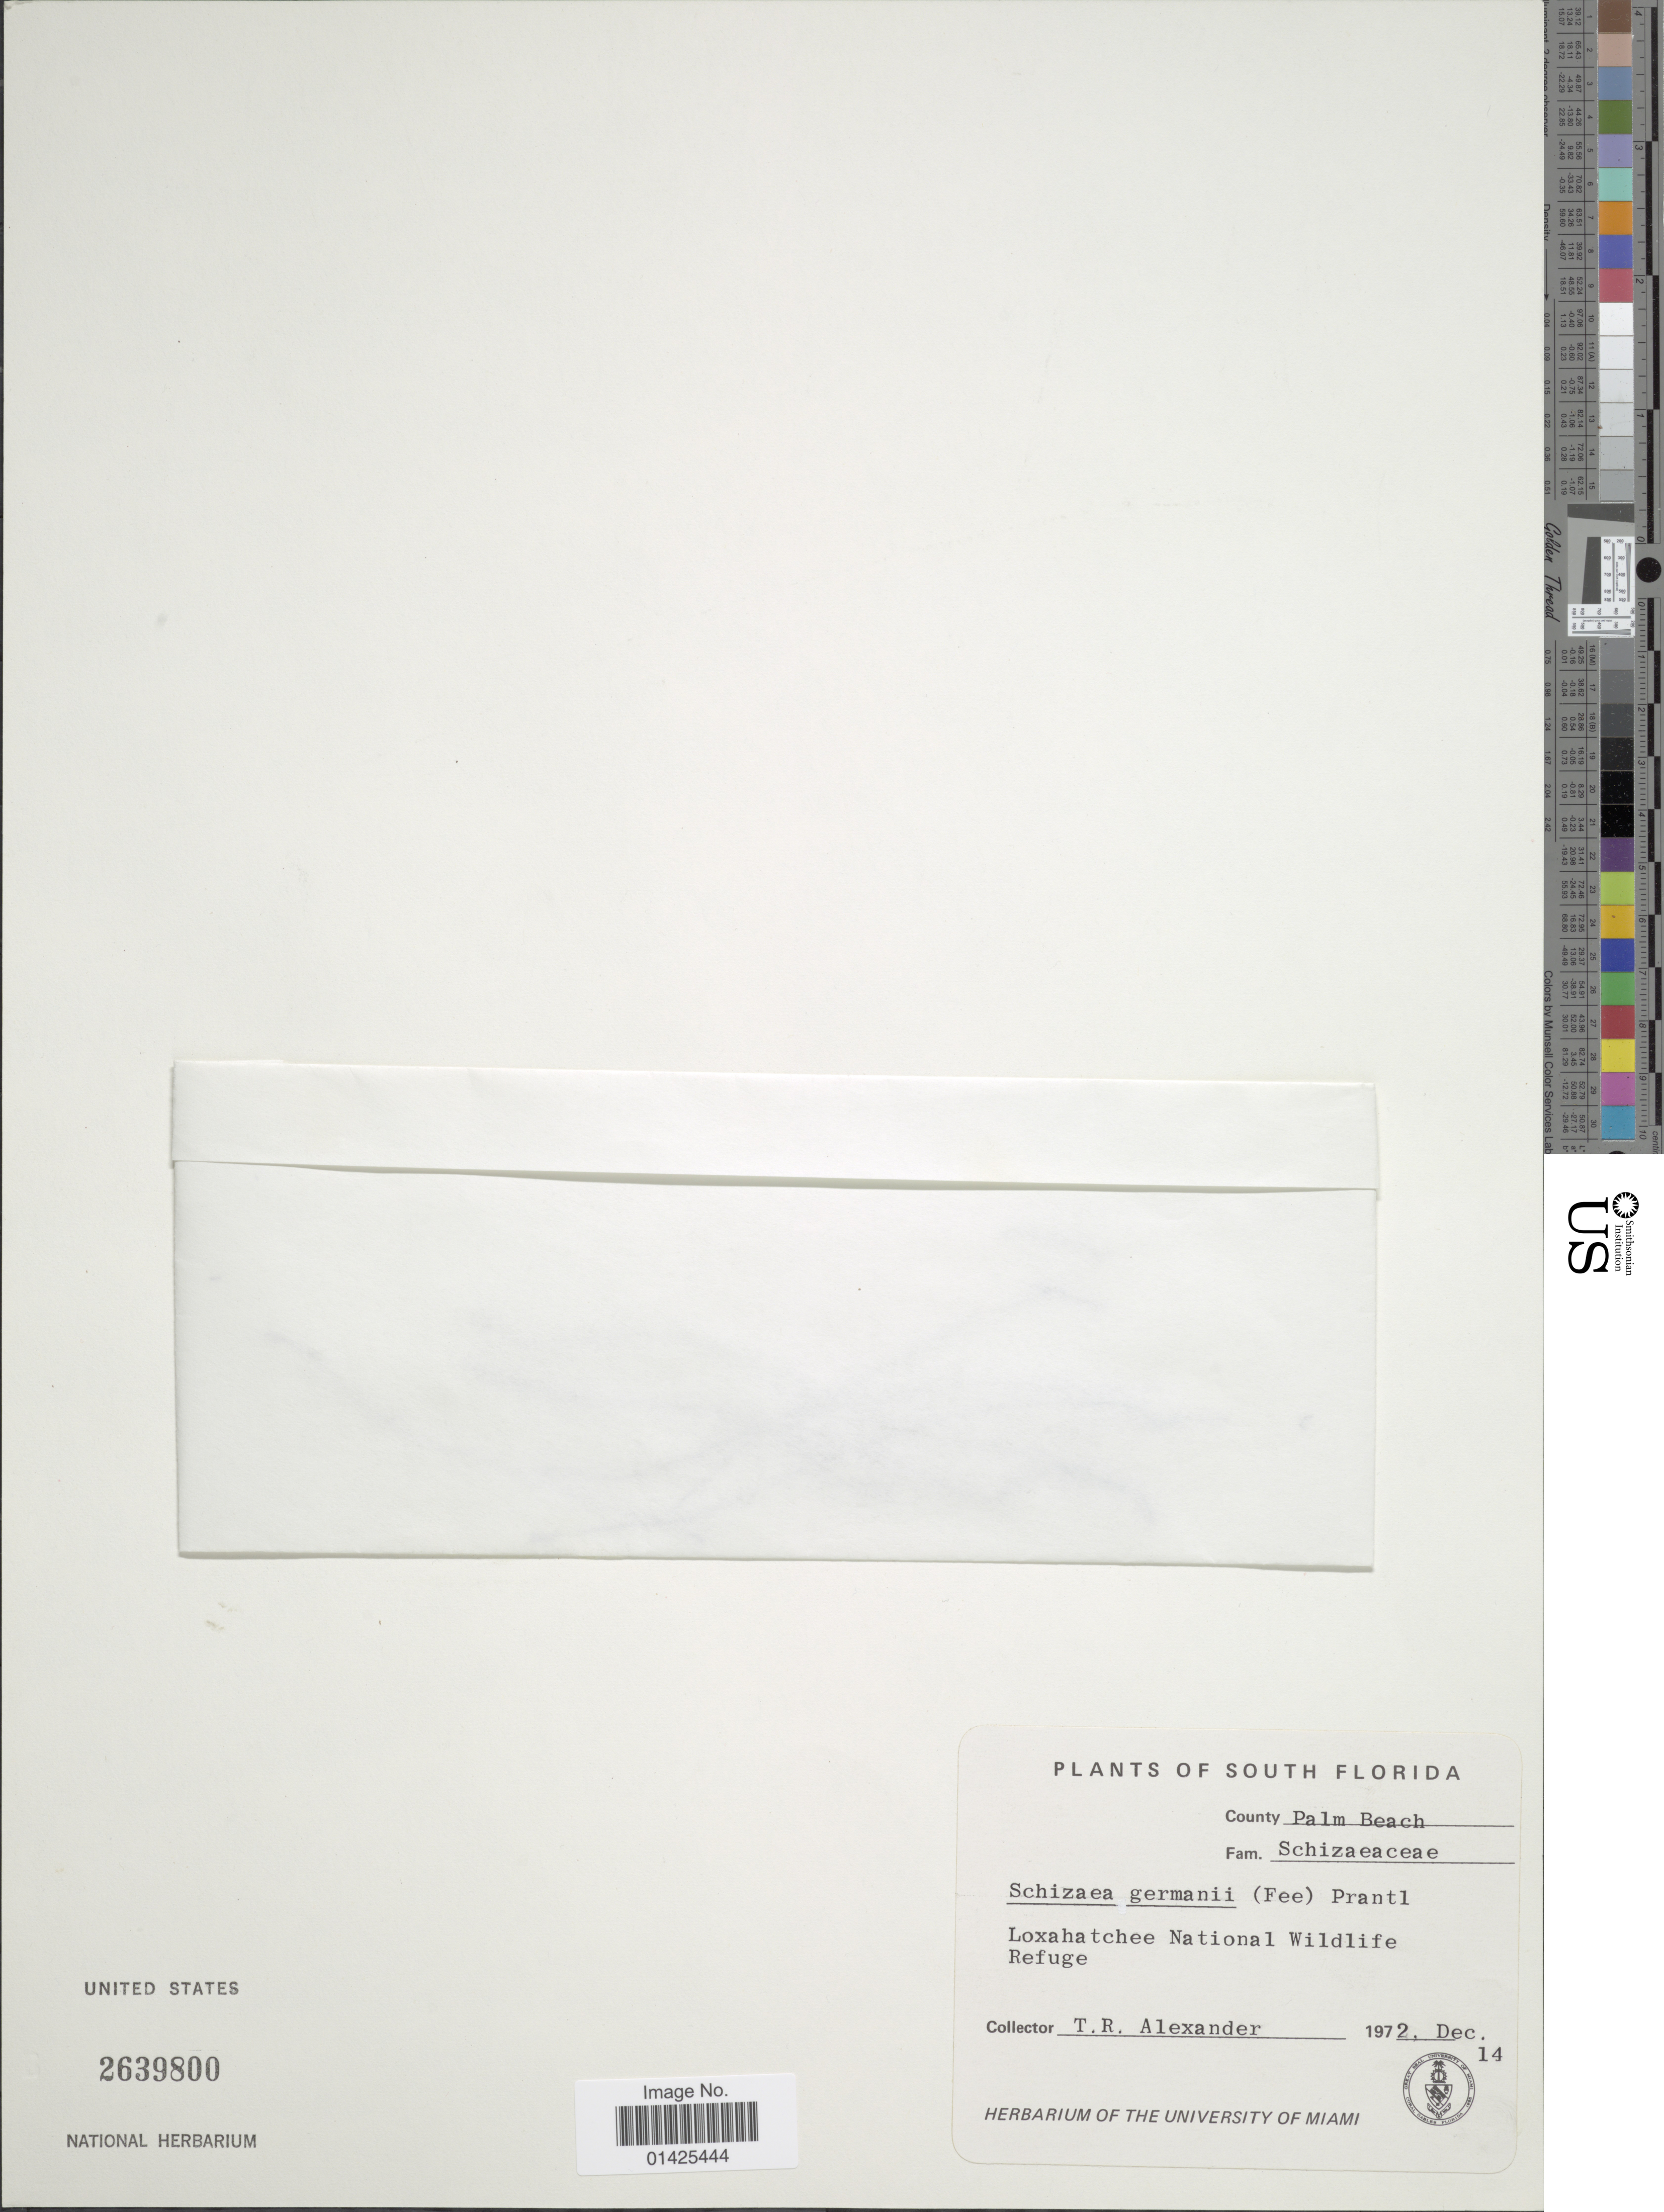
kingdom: Plantae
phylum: Tracheophyta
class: Polypodiopsida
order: Schizaeales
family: Schizaeaceae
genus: Actinostachys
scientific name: Actinostachys pennula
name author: (Sw.) Hook.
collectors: T. R. Alexander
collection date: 1972-12-14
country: United States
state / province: Florida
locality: South Florida, County Palm Beach.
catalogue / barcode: US 2639800